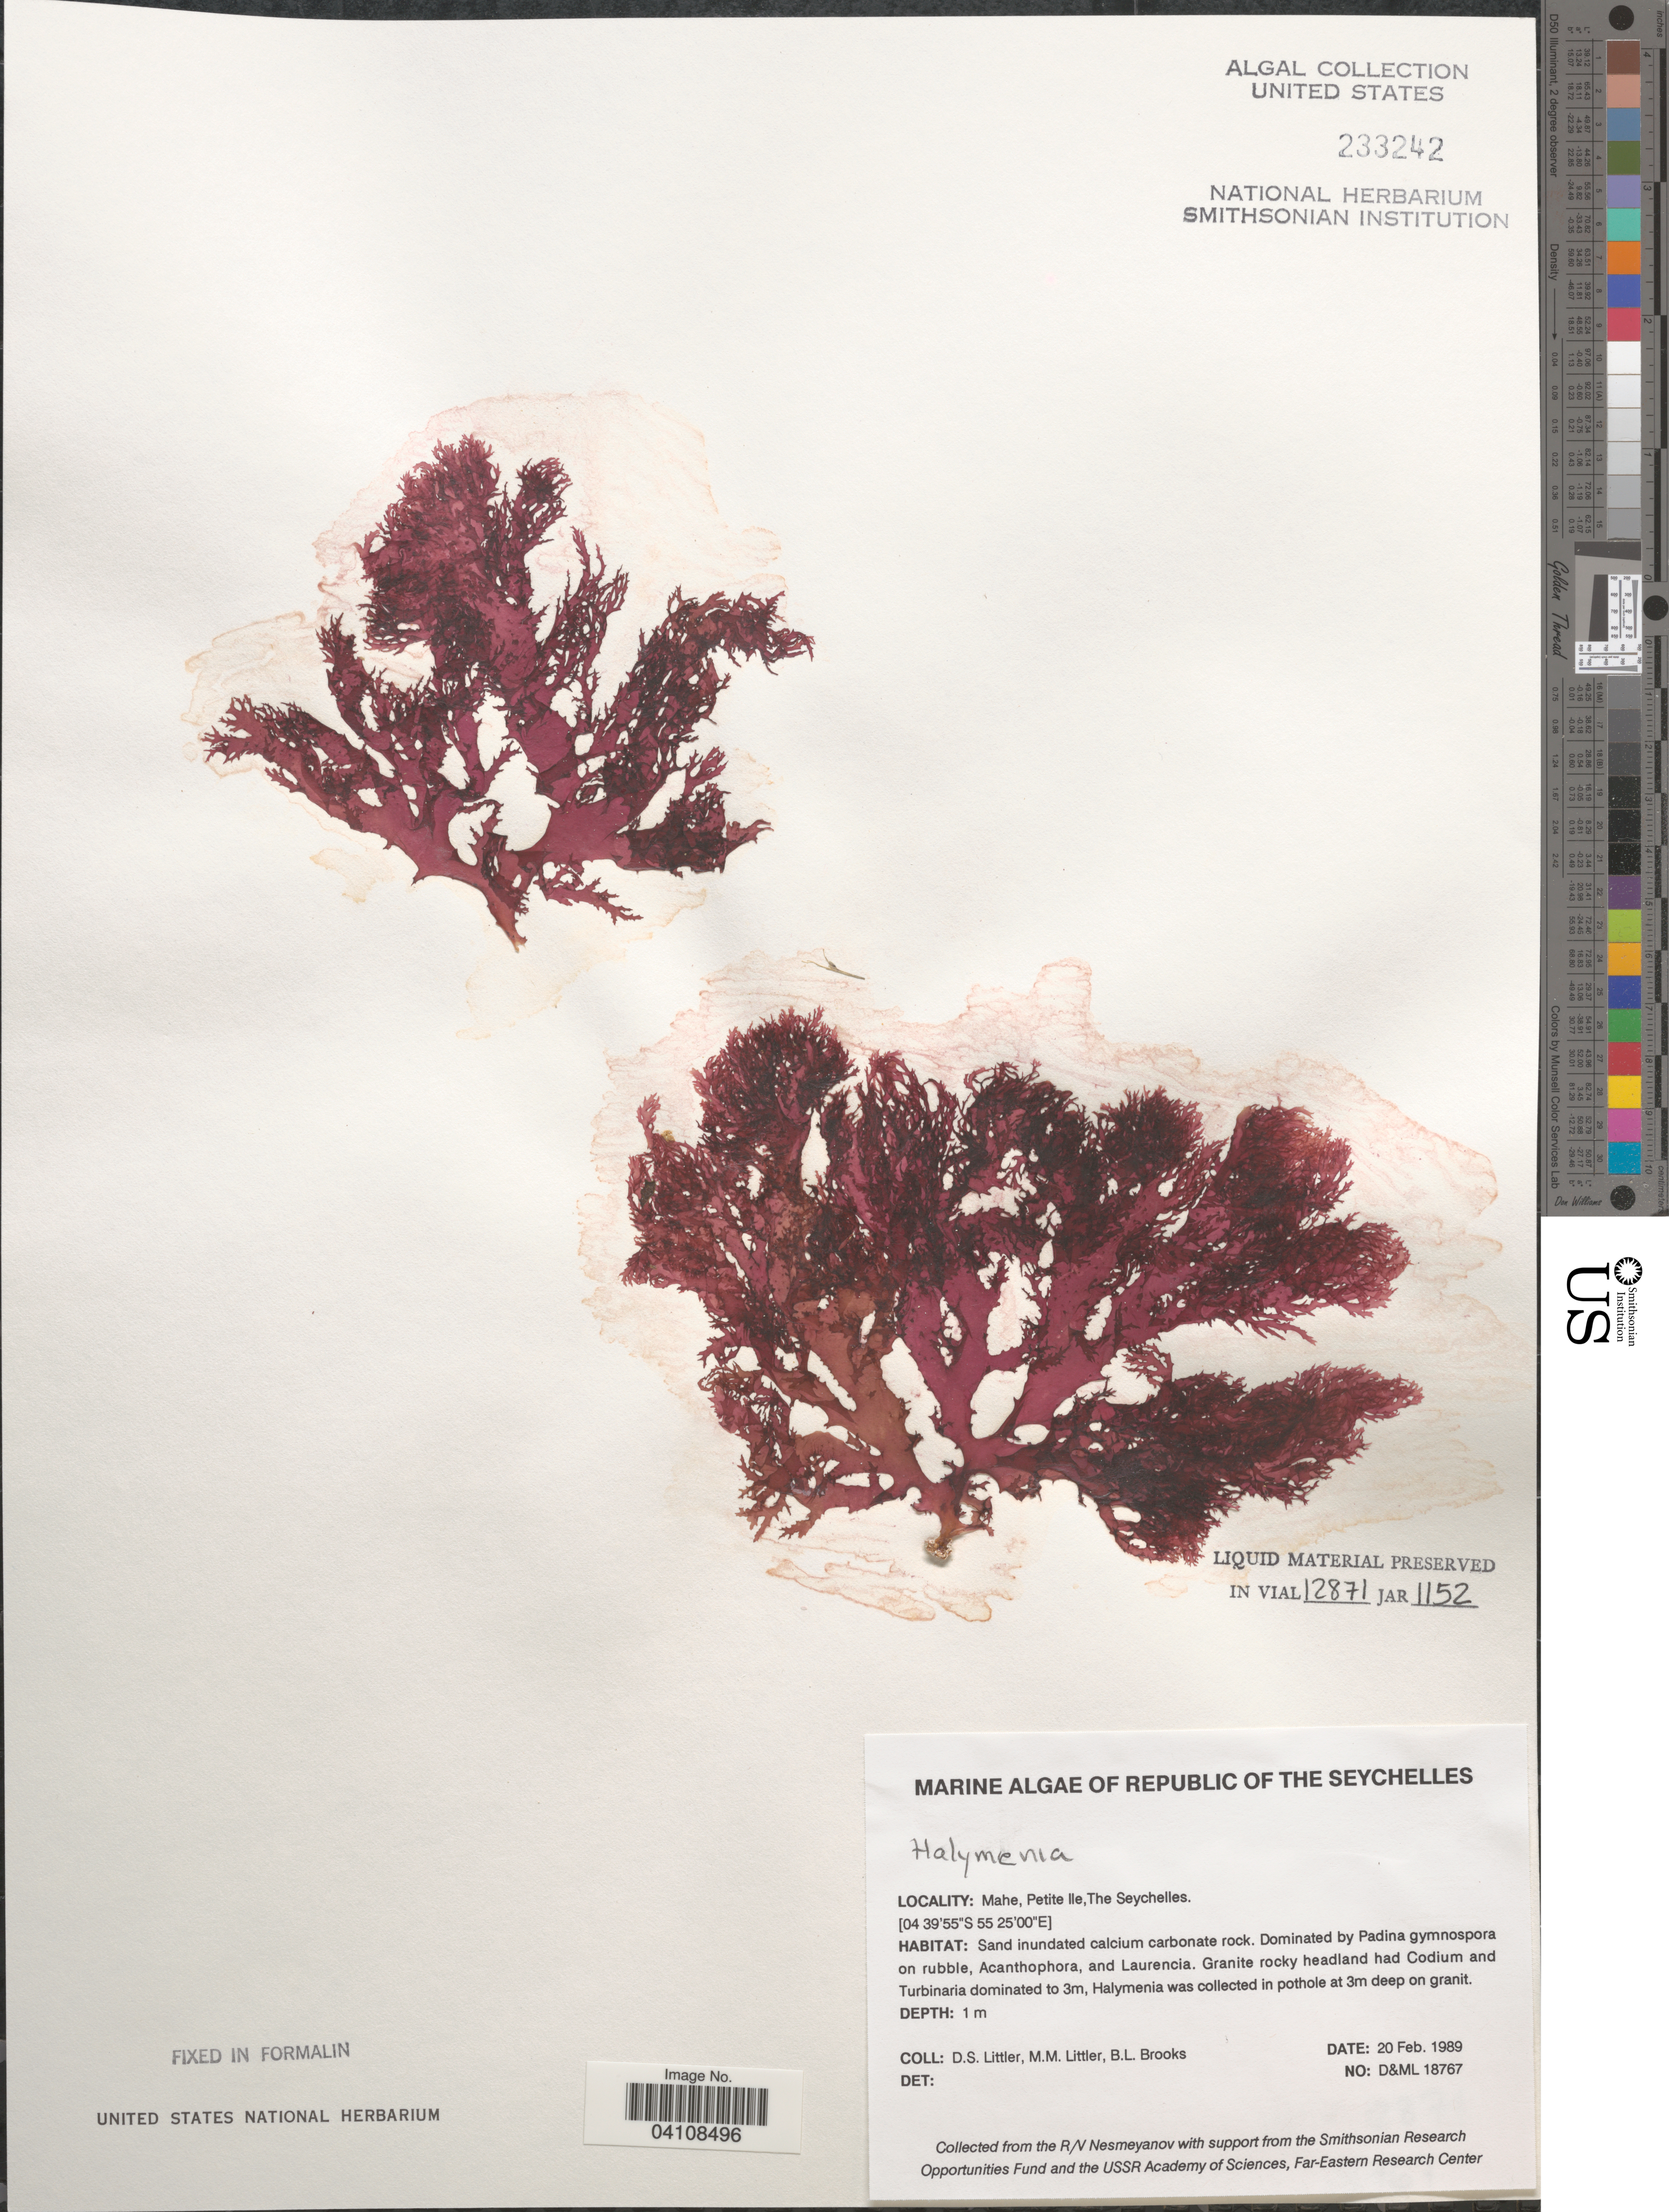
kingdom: Plantae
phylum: Rhodophyta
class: Florideophyceae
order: Halymeniales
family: Halymeniaceae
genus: Halymenia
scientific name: Halymenia sp.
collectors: D. S. Littler & B. Brooks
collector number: D&ML18767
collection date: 1989-02-20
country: Seychelles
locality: Republic of The Seychelles. Mahe, Petite Ile.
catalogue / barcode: US 233242